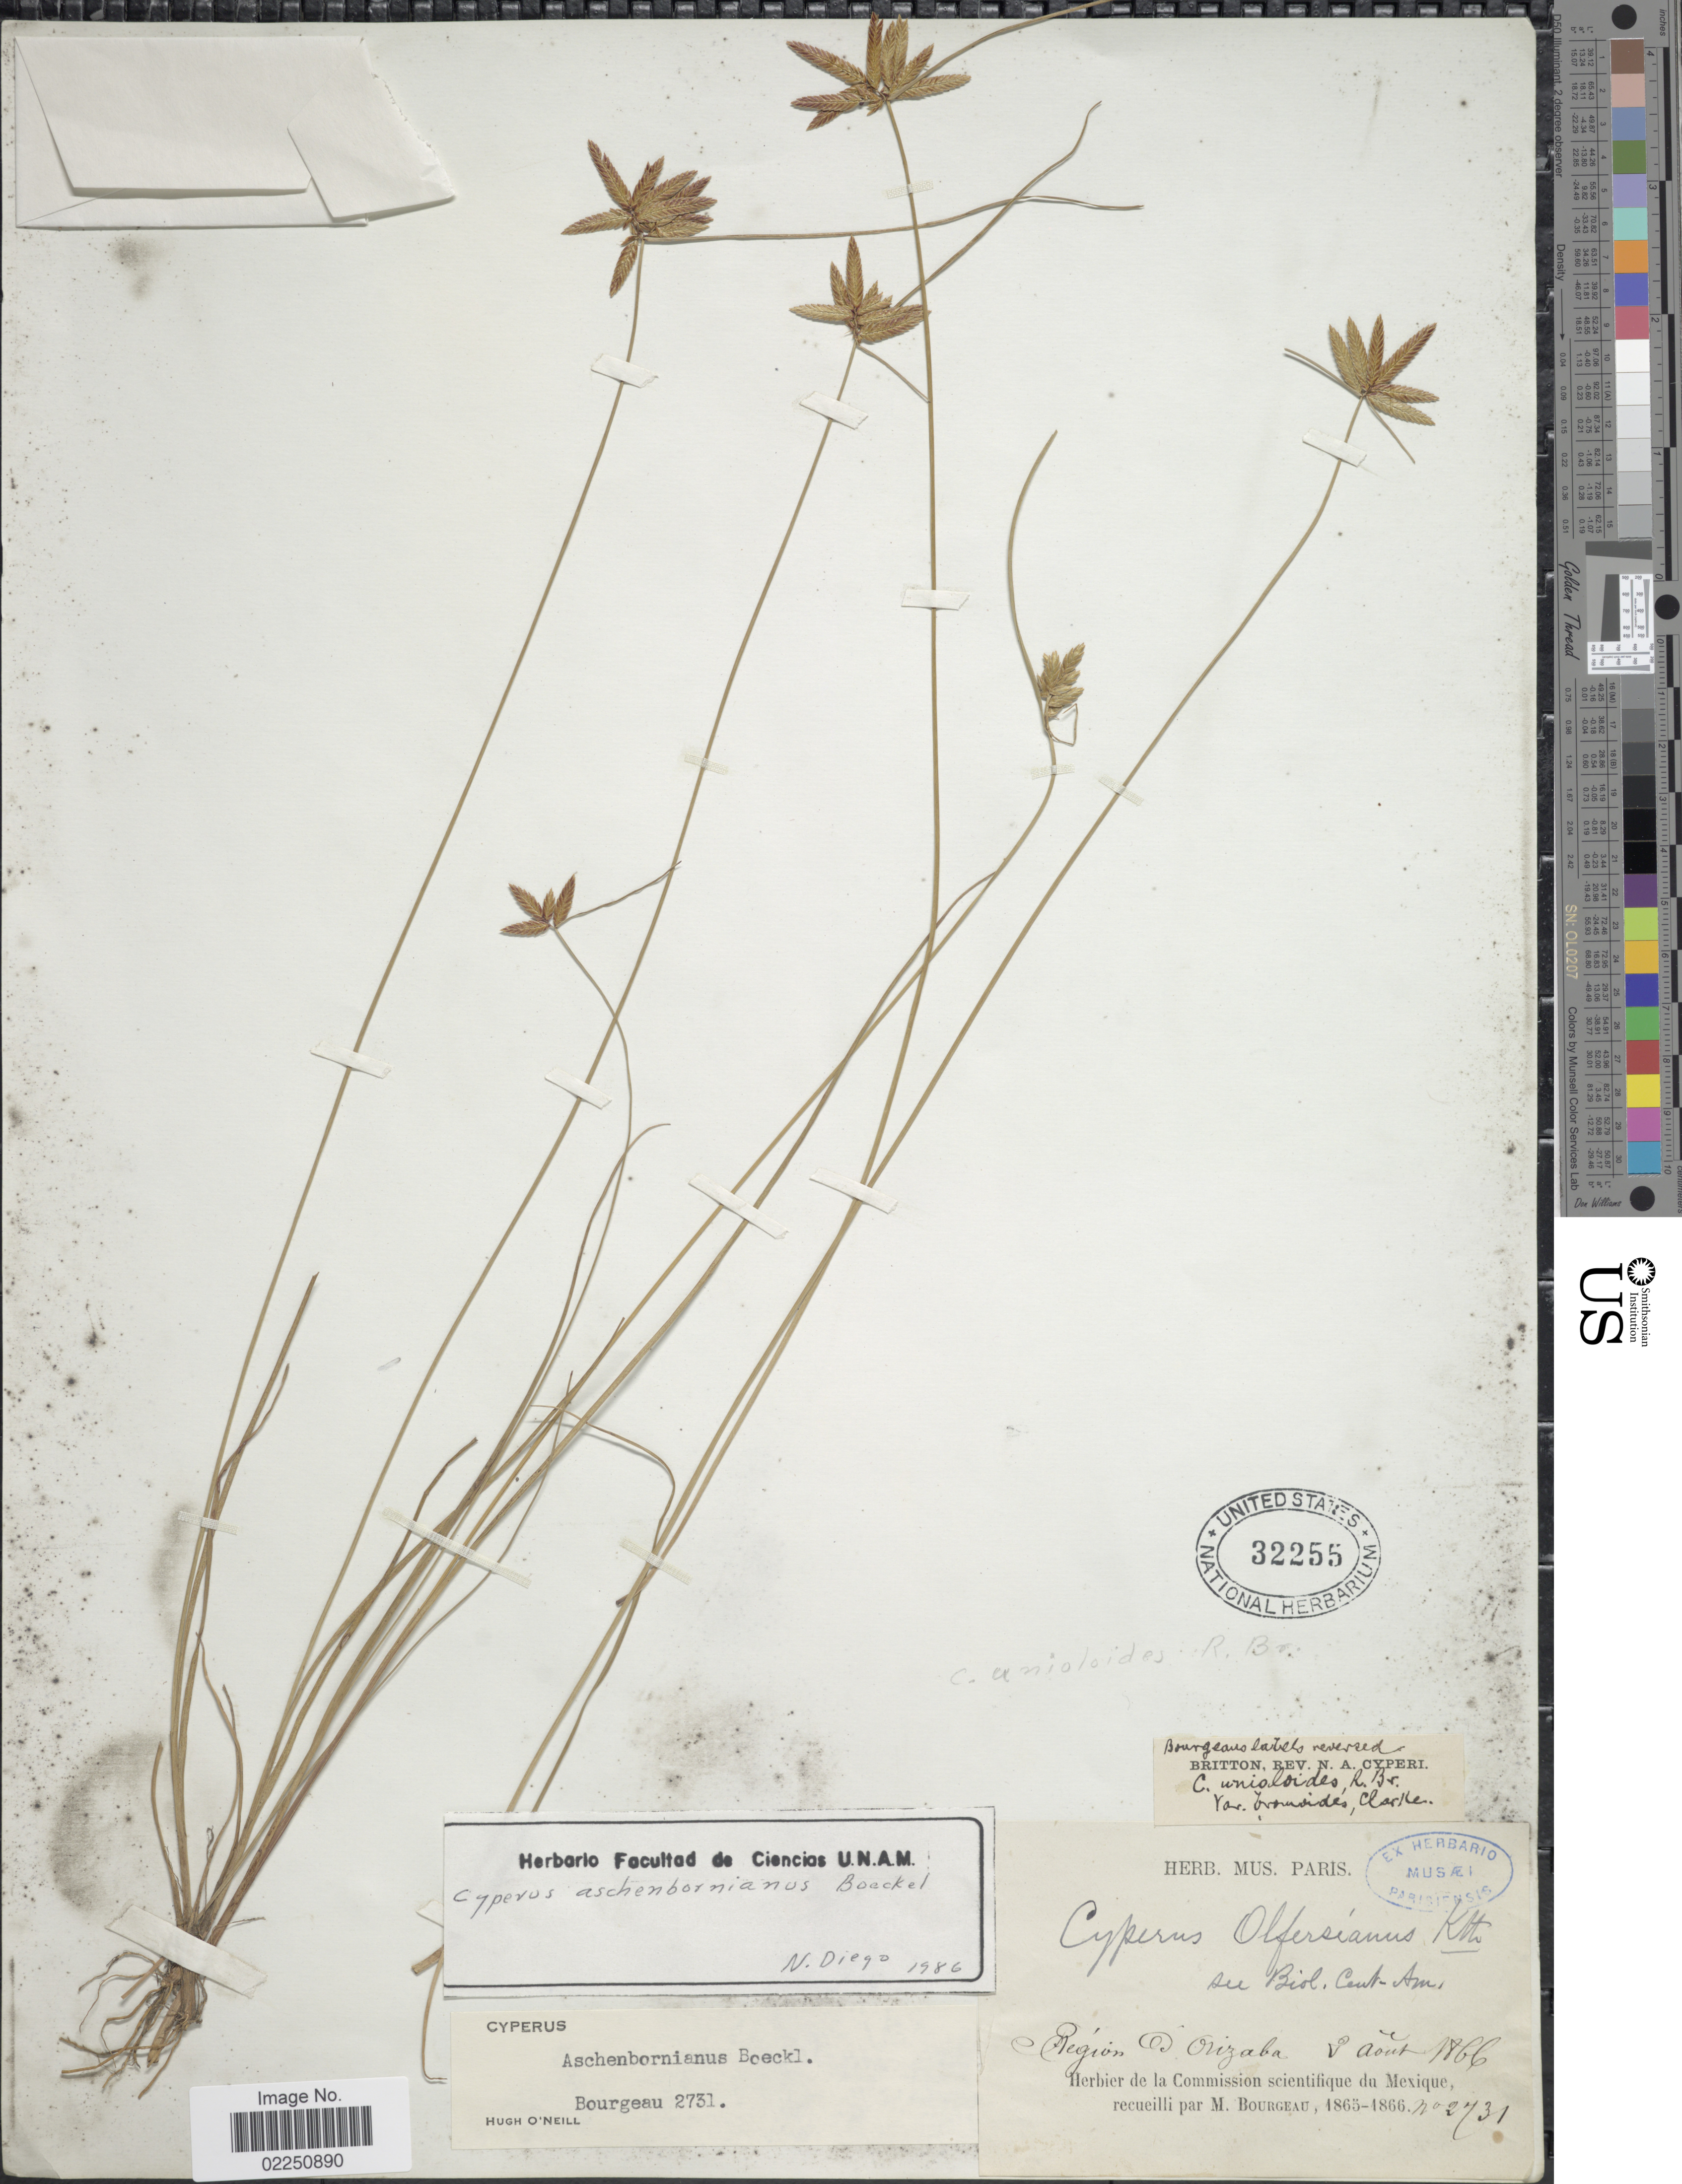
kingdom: Plantae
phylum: Tracheophyta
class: Liliopsida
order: Poales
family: Cyperaceae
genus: Cyperus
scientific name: Cyperus aschenbornianus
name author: Boeckeler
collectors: M. Bourgeau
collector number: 2731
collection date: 1866-08-03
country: Mexico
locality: Région d'Orizaba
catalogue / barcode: US 32255